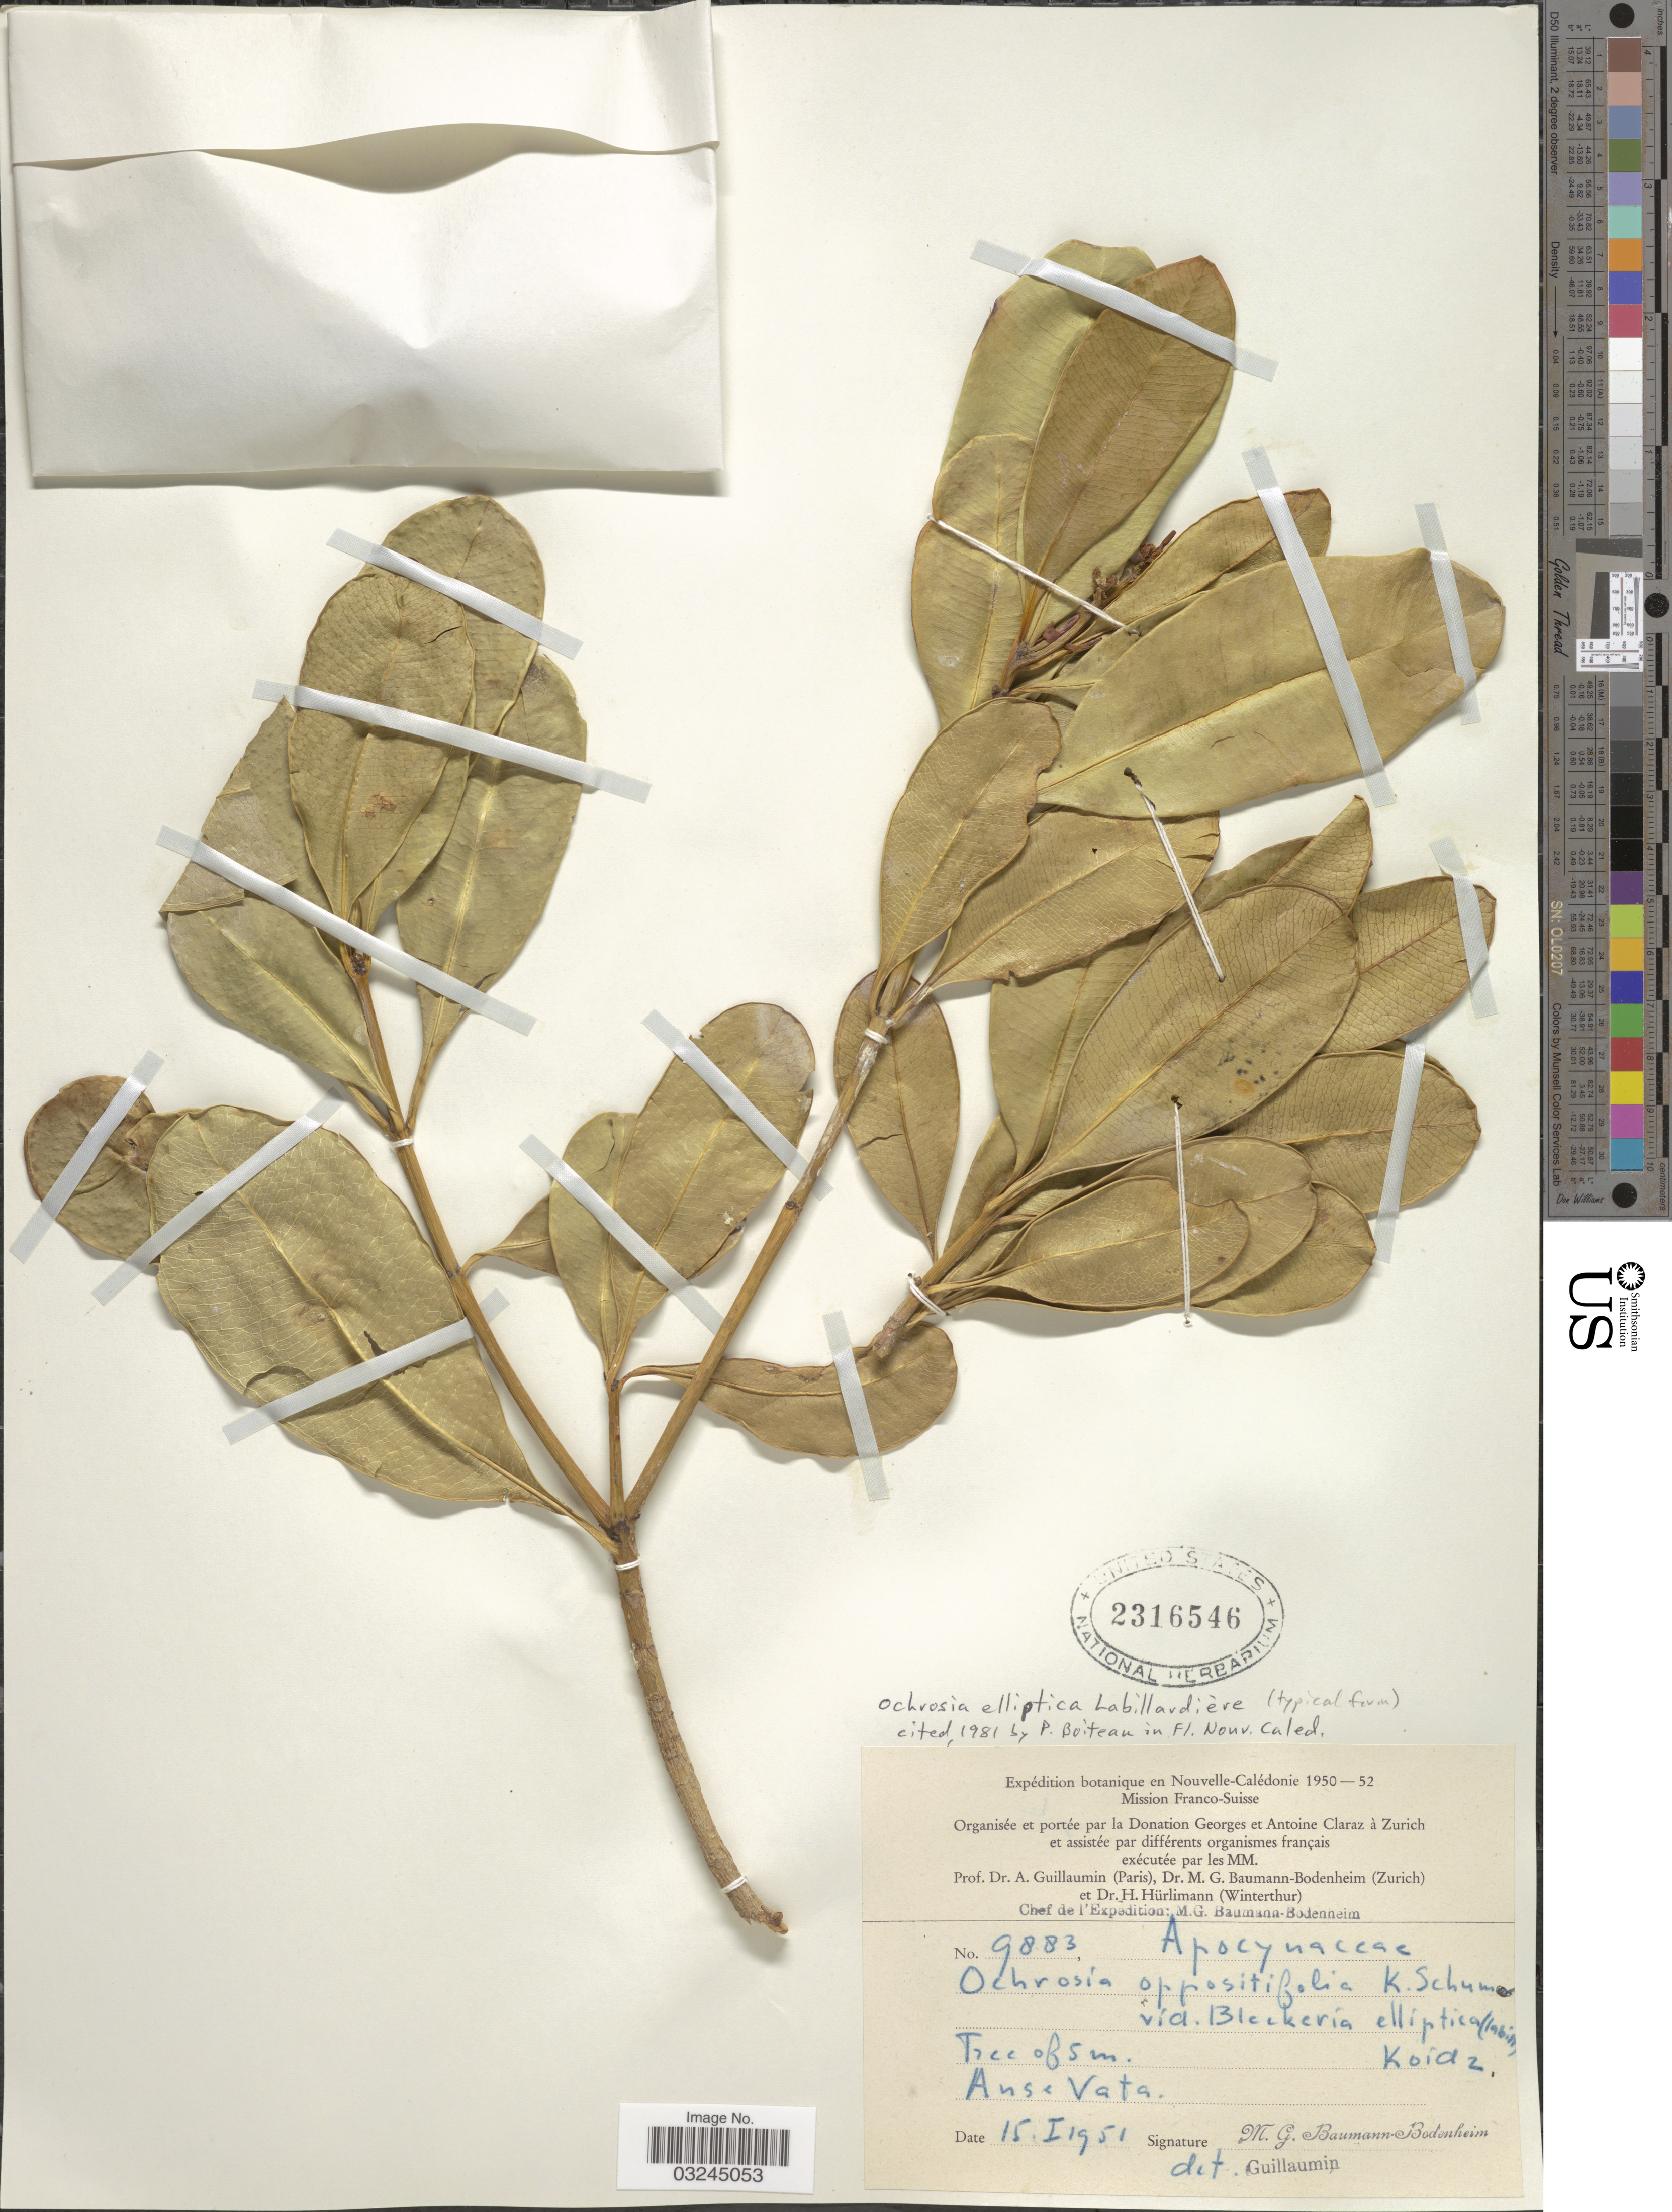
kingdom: Plantae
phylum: Tracheophyta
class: Magnoliopsida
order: Gentianales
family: Apocynaceae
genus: Ochrosia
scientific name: Ochrosia elliptica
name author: Labill.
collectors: M. G. Baumann-Bodenheim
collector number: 9883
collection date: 1951-01-15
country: New Caledonia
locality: Anse Vata.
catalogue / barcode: US 2316546